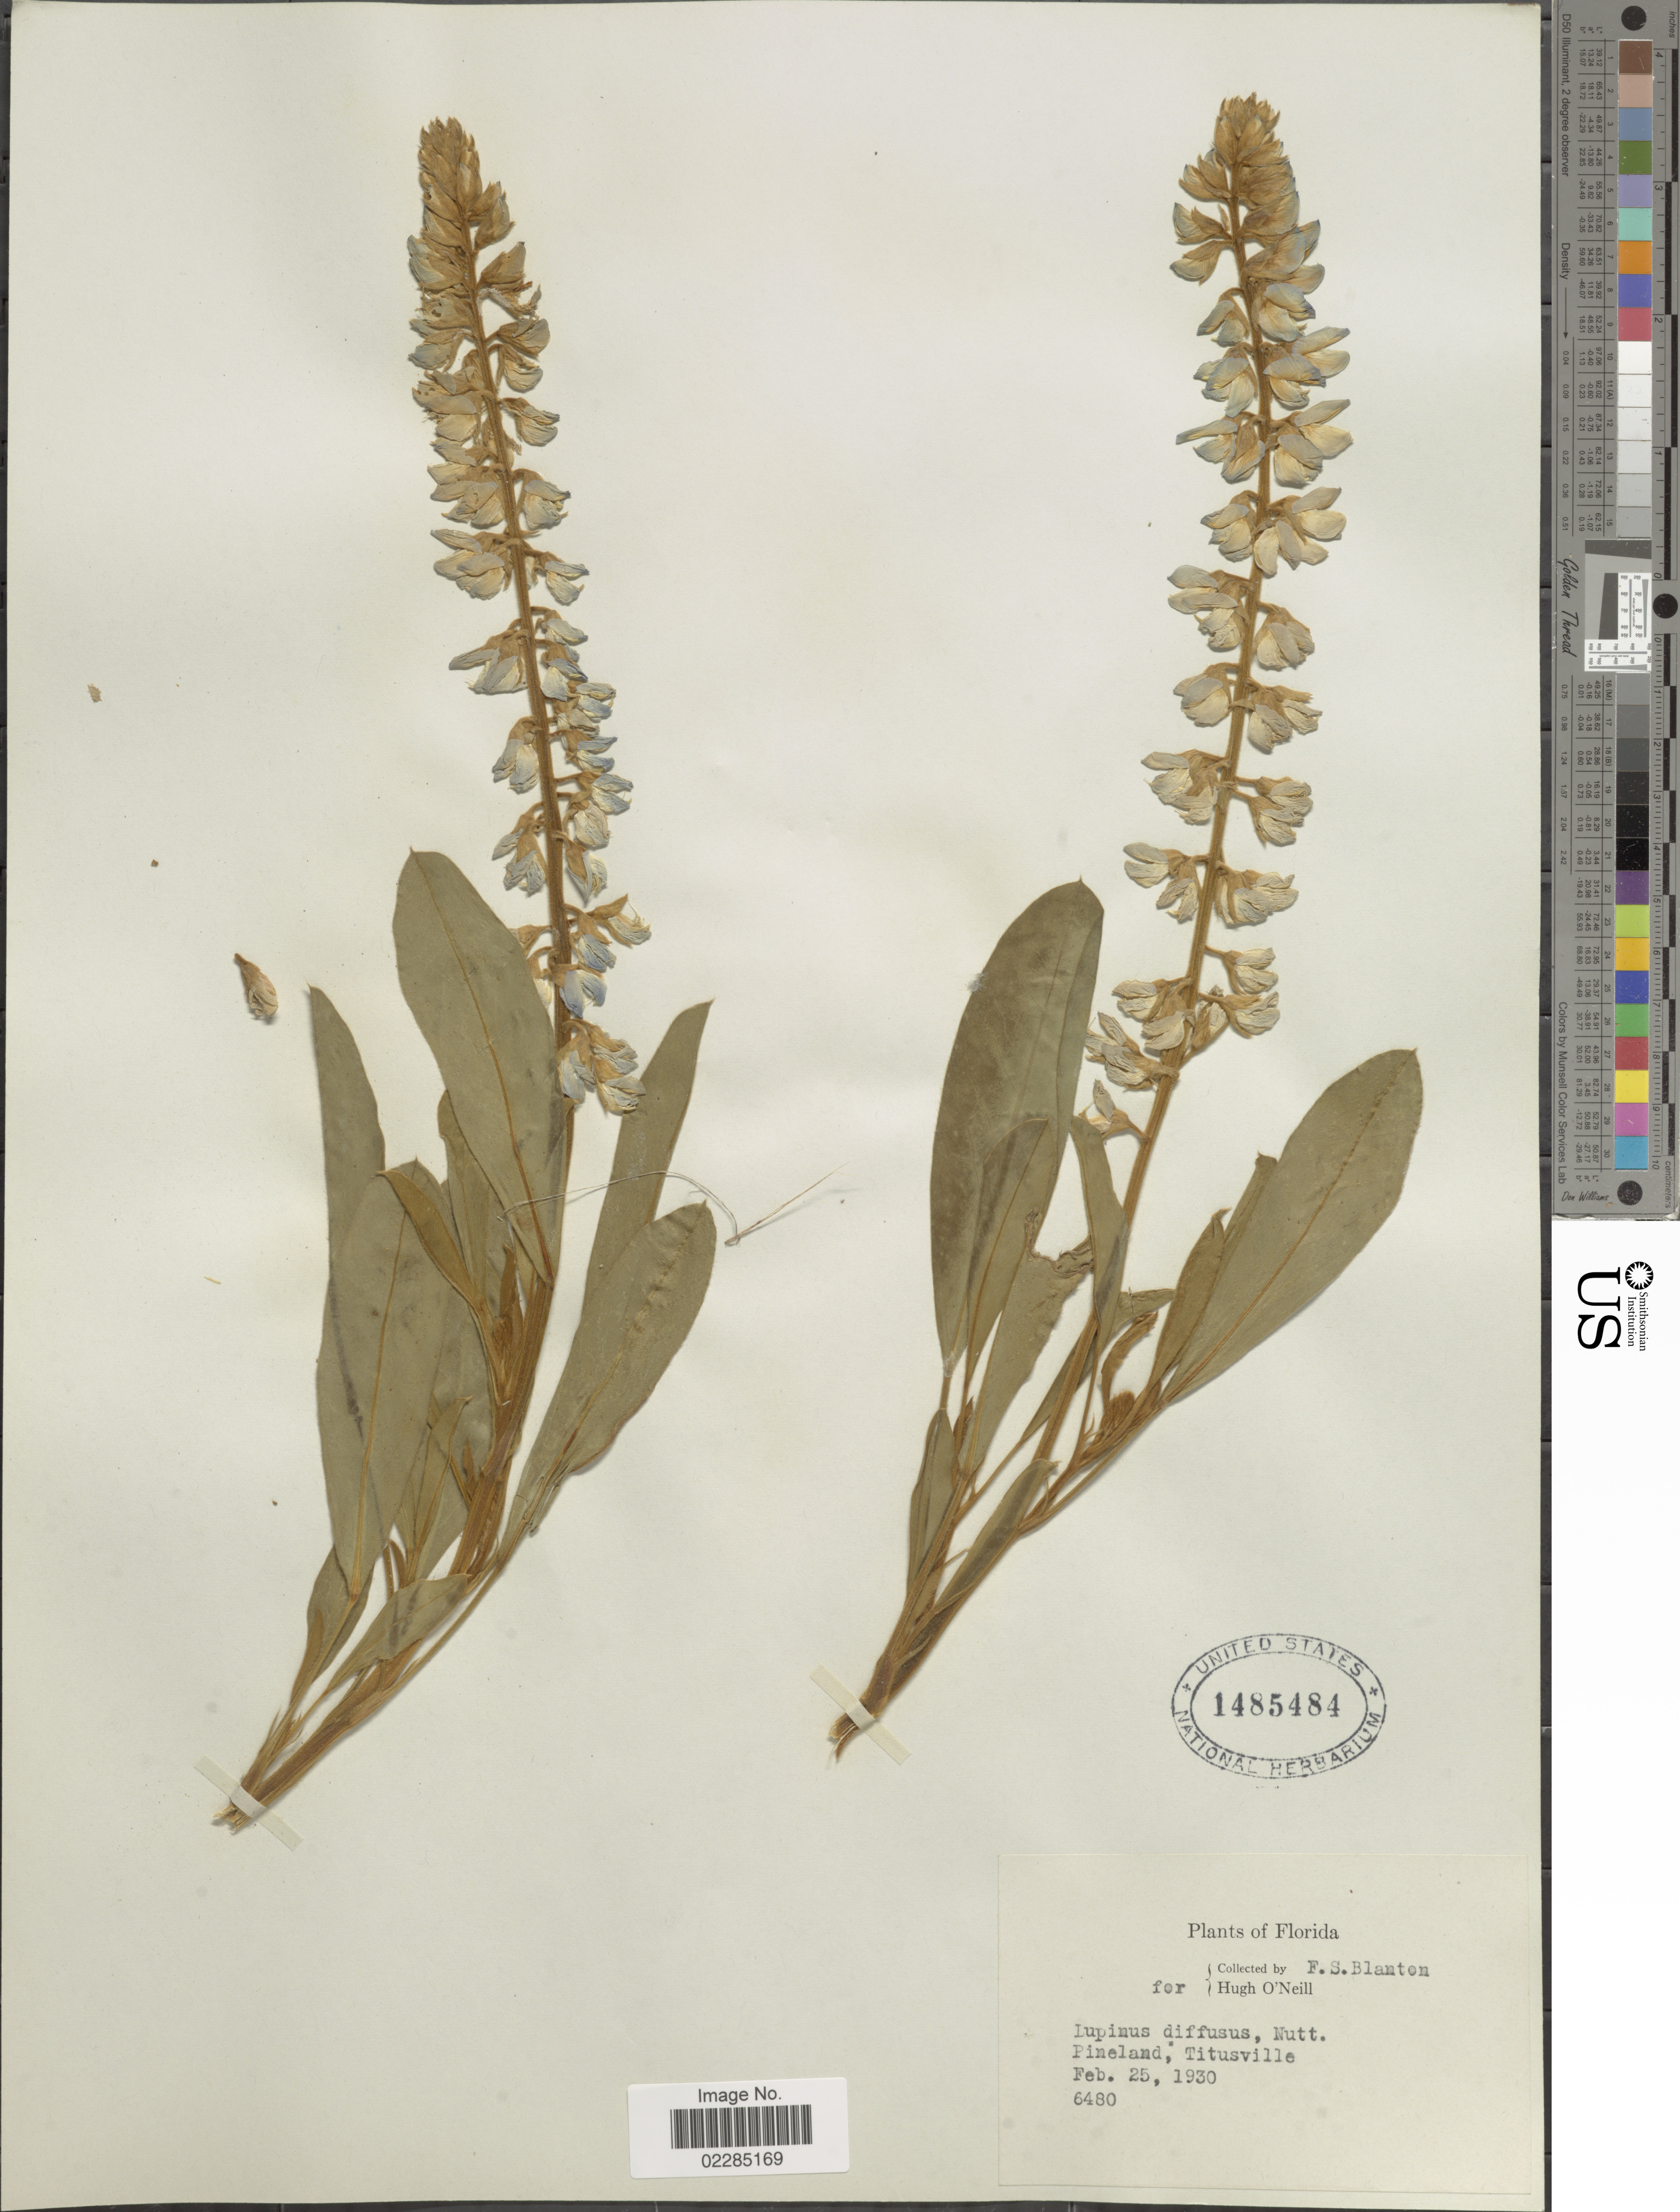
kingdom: Plantae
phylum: Tracheophyta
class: Magnoliopsida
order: Fabales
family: Fabaceae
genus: Lupinus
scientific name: Lupinus diffusus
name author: Nutt.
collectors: F. S. Blanton & H. O'Neill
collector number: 6480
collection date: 1930-02-25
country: United States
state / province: Florida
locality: Pineland, Titusville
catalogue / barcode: US 1485484